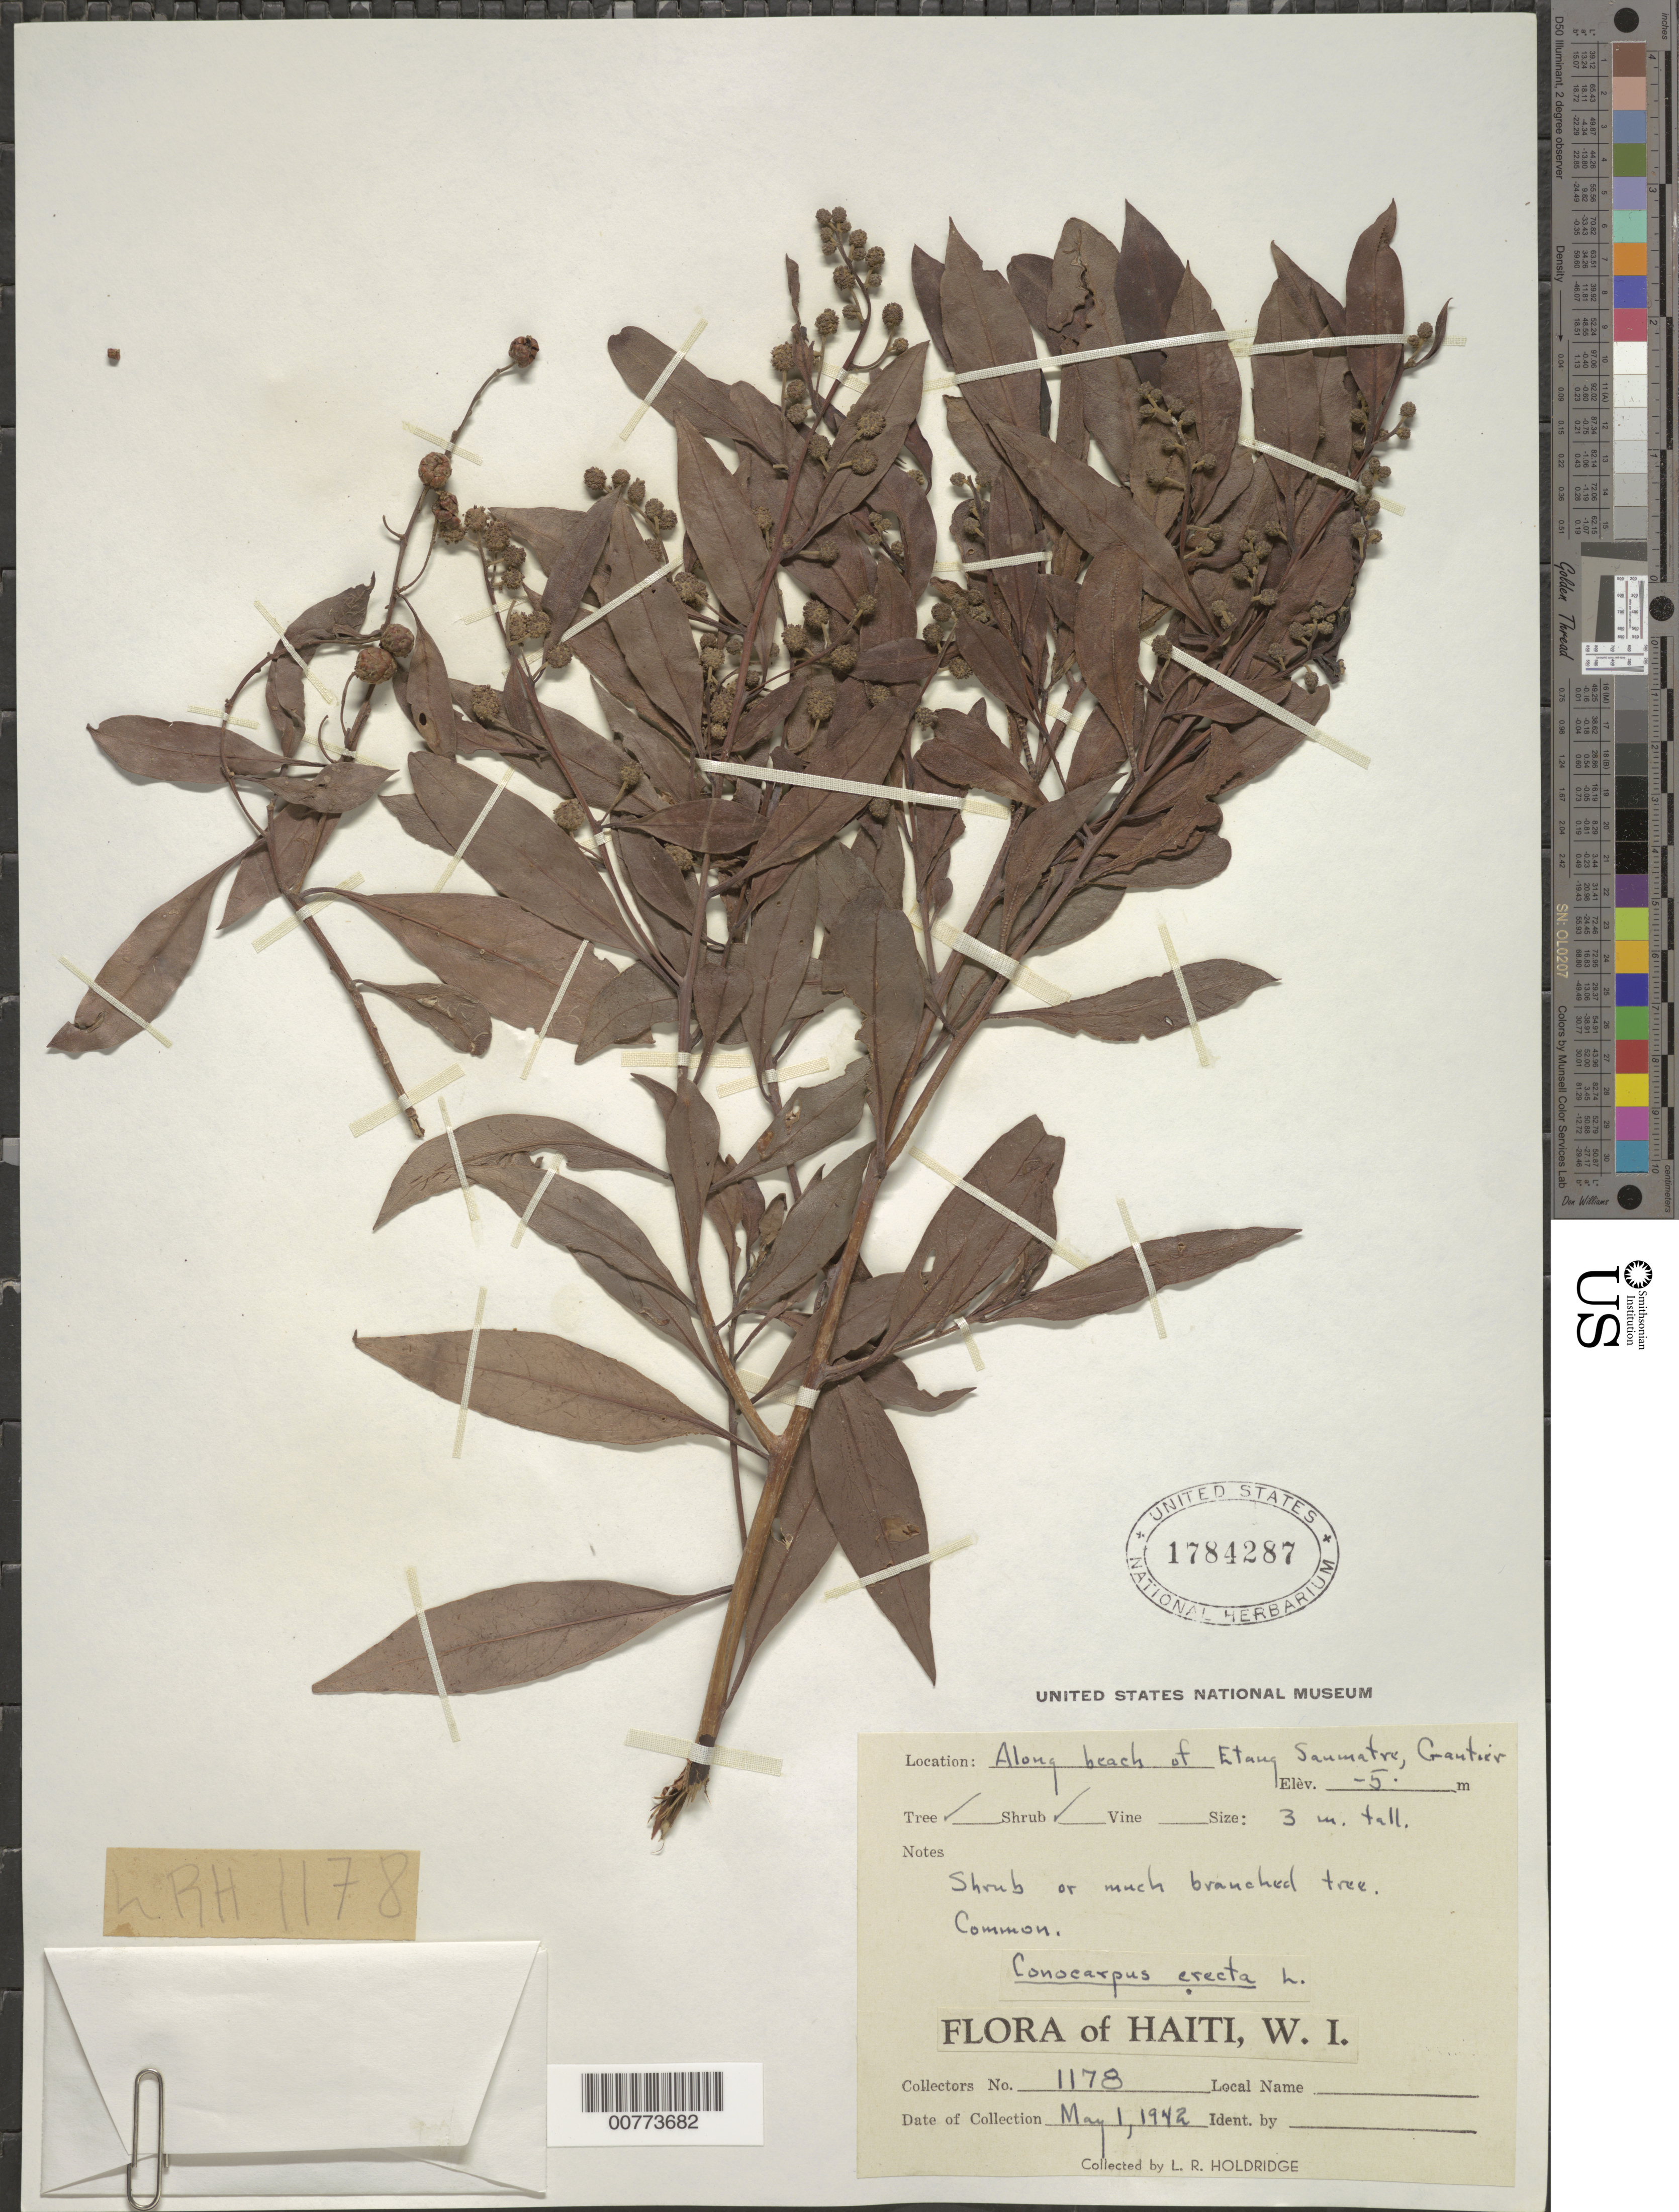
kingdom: Plantae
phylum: Tracheophyta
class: Magnoliopsida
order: Myrtales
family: Combretaceae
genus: Conocarpus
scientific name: Conocarpus erectus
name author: L.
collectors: L. Holdridge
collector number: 1178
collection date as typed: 01 May 1942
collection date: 1942-05-01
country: Haiti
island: Hispaniola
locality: Etang Saumatre, Gautier.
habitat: Along beach.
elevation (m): -5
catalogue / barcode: US 1784287